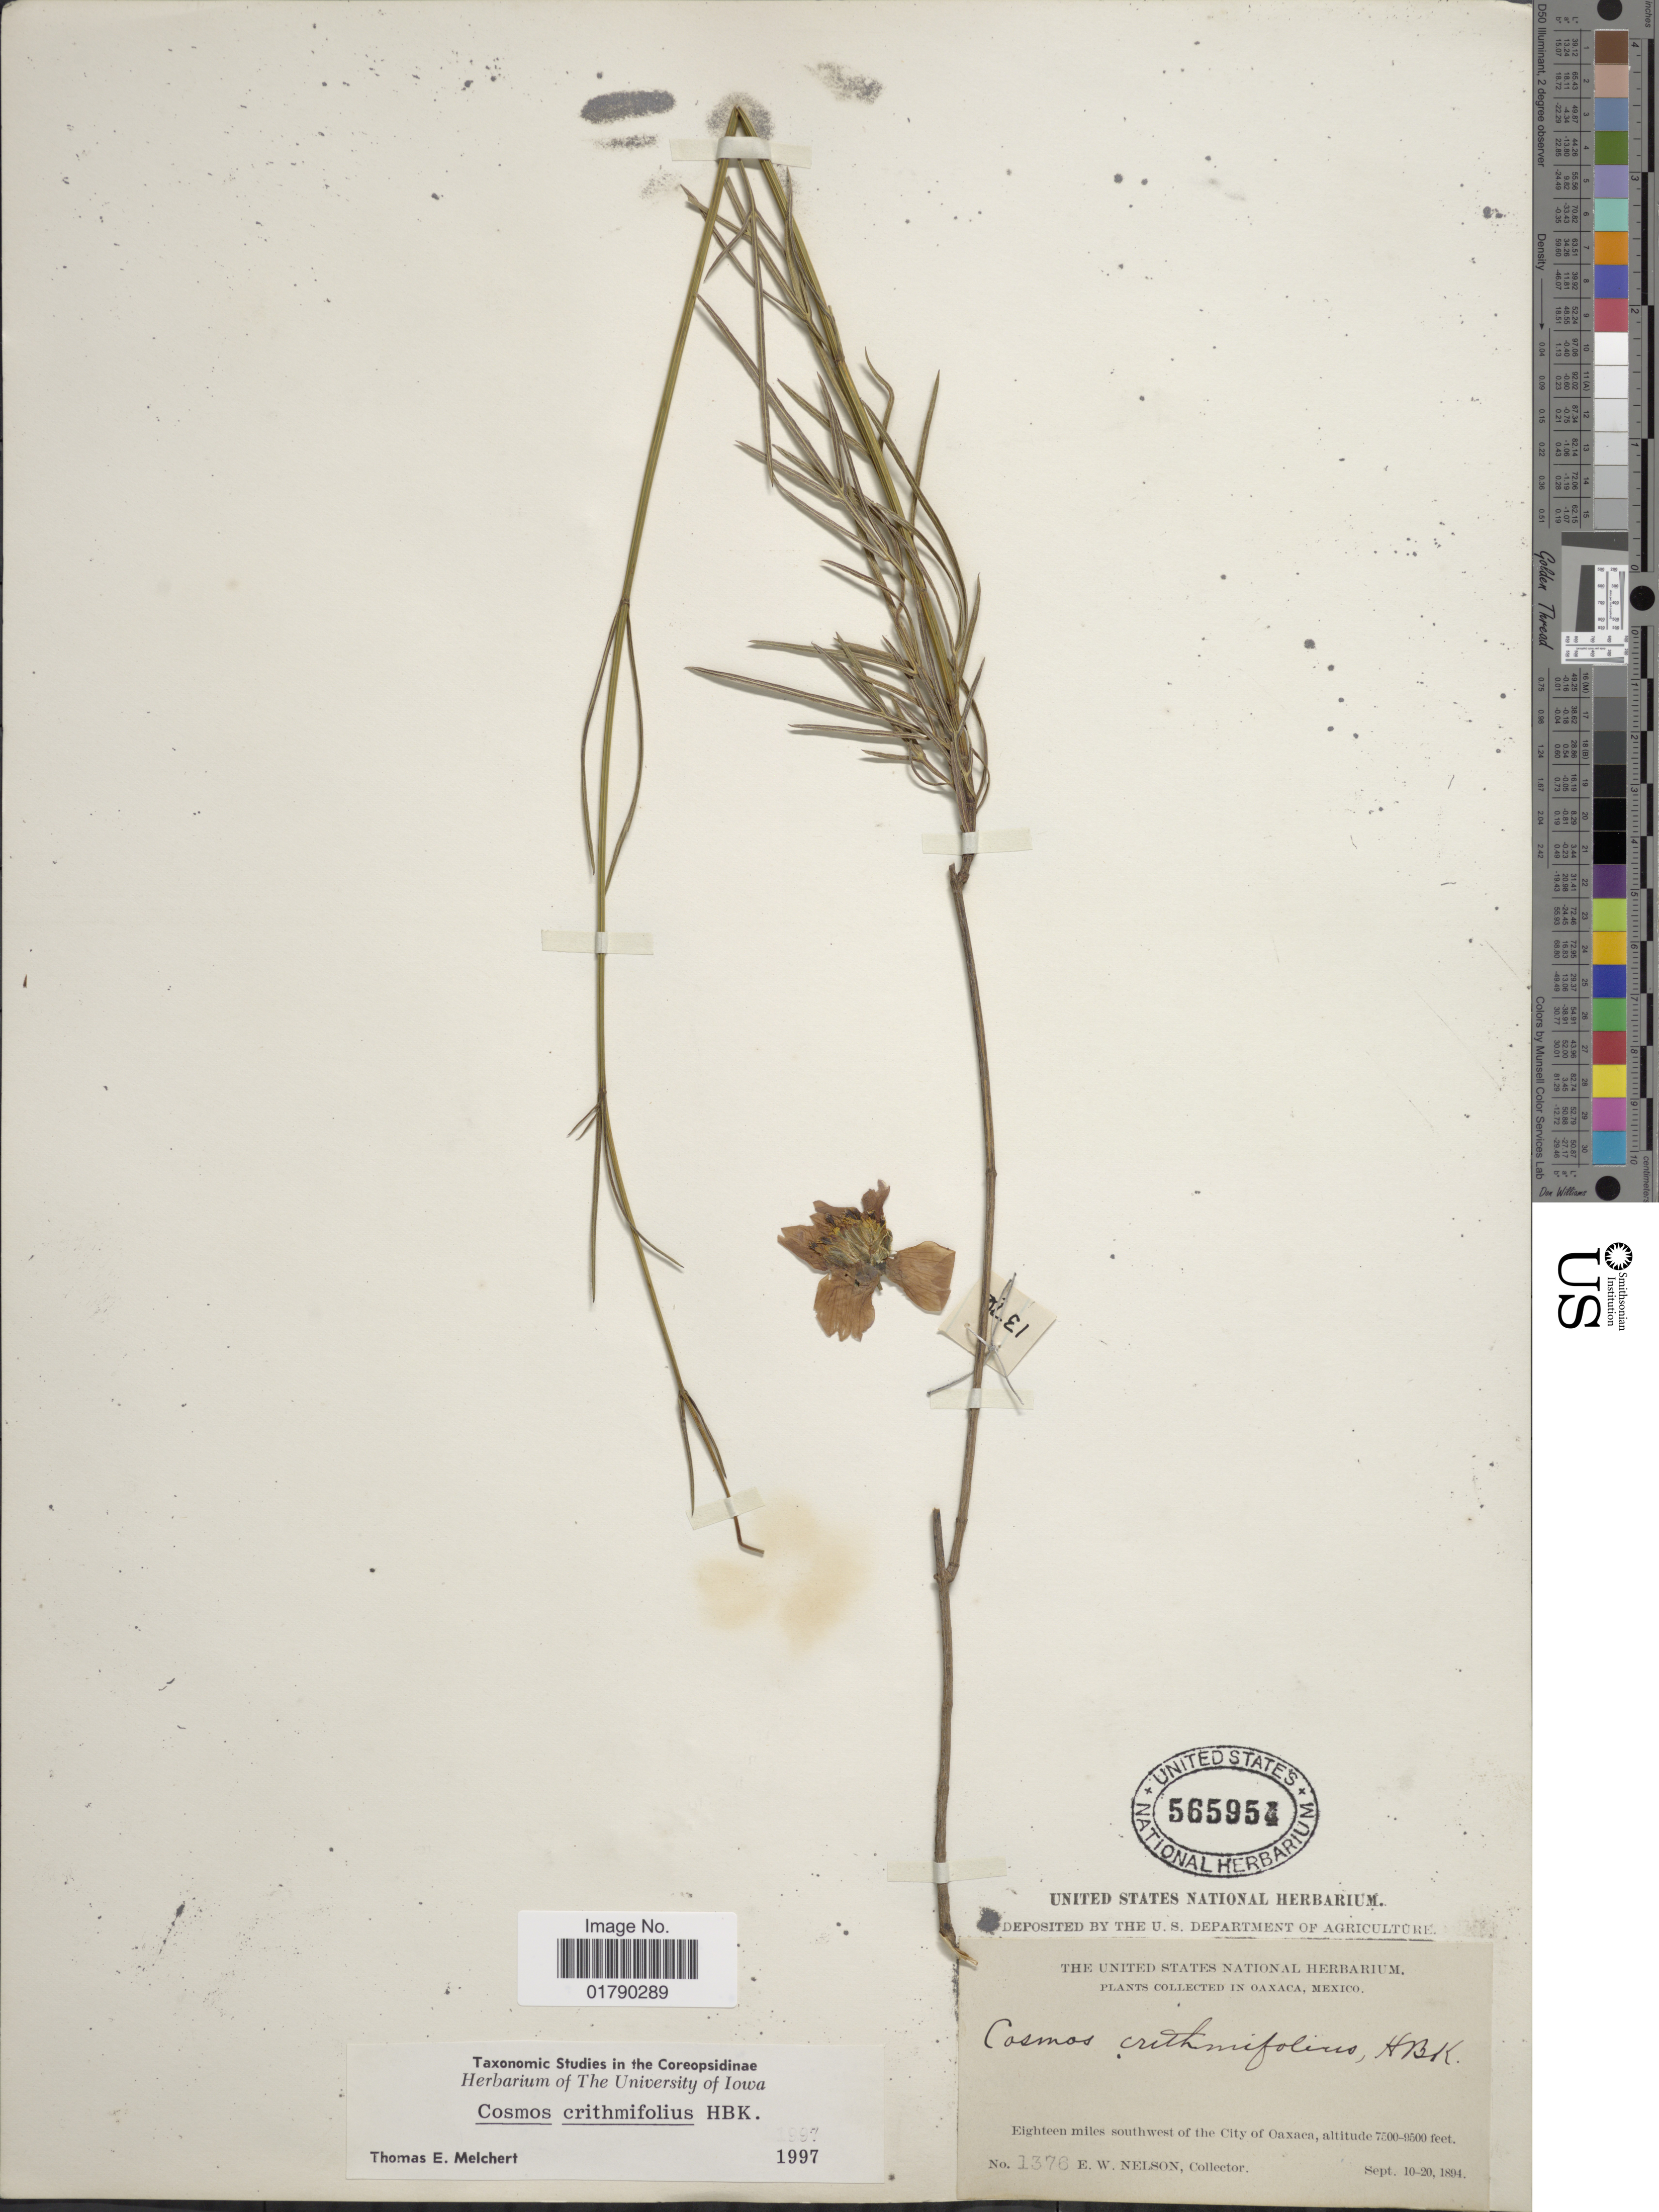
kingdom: Plantae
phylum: Tracheophyta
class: Magnoliopsida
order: Asterales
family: Asteraceae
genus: Cosmos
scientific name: Cosmos crithmifolius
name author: Kunth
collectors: E. W. Nelson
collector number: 1376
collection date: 1894-09-10/1894-09-20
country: Mexico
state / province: Oaxaca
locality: Eighteen miles southwest of the City of Oaxaca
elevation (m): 2286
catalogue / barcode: US 565954